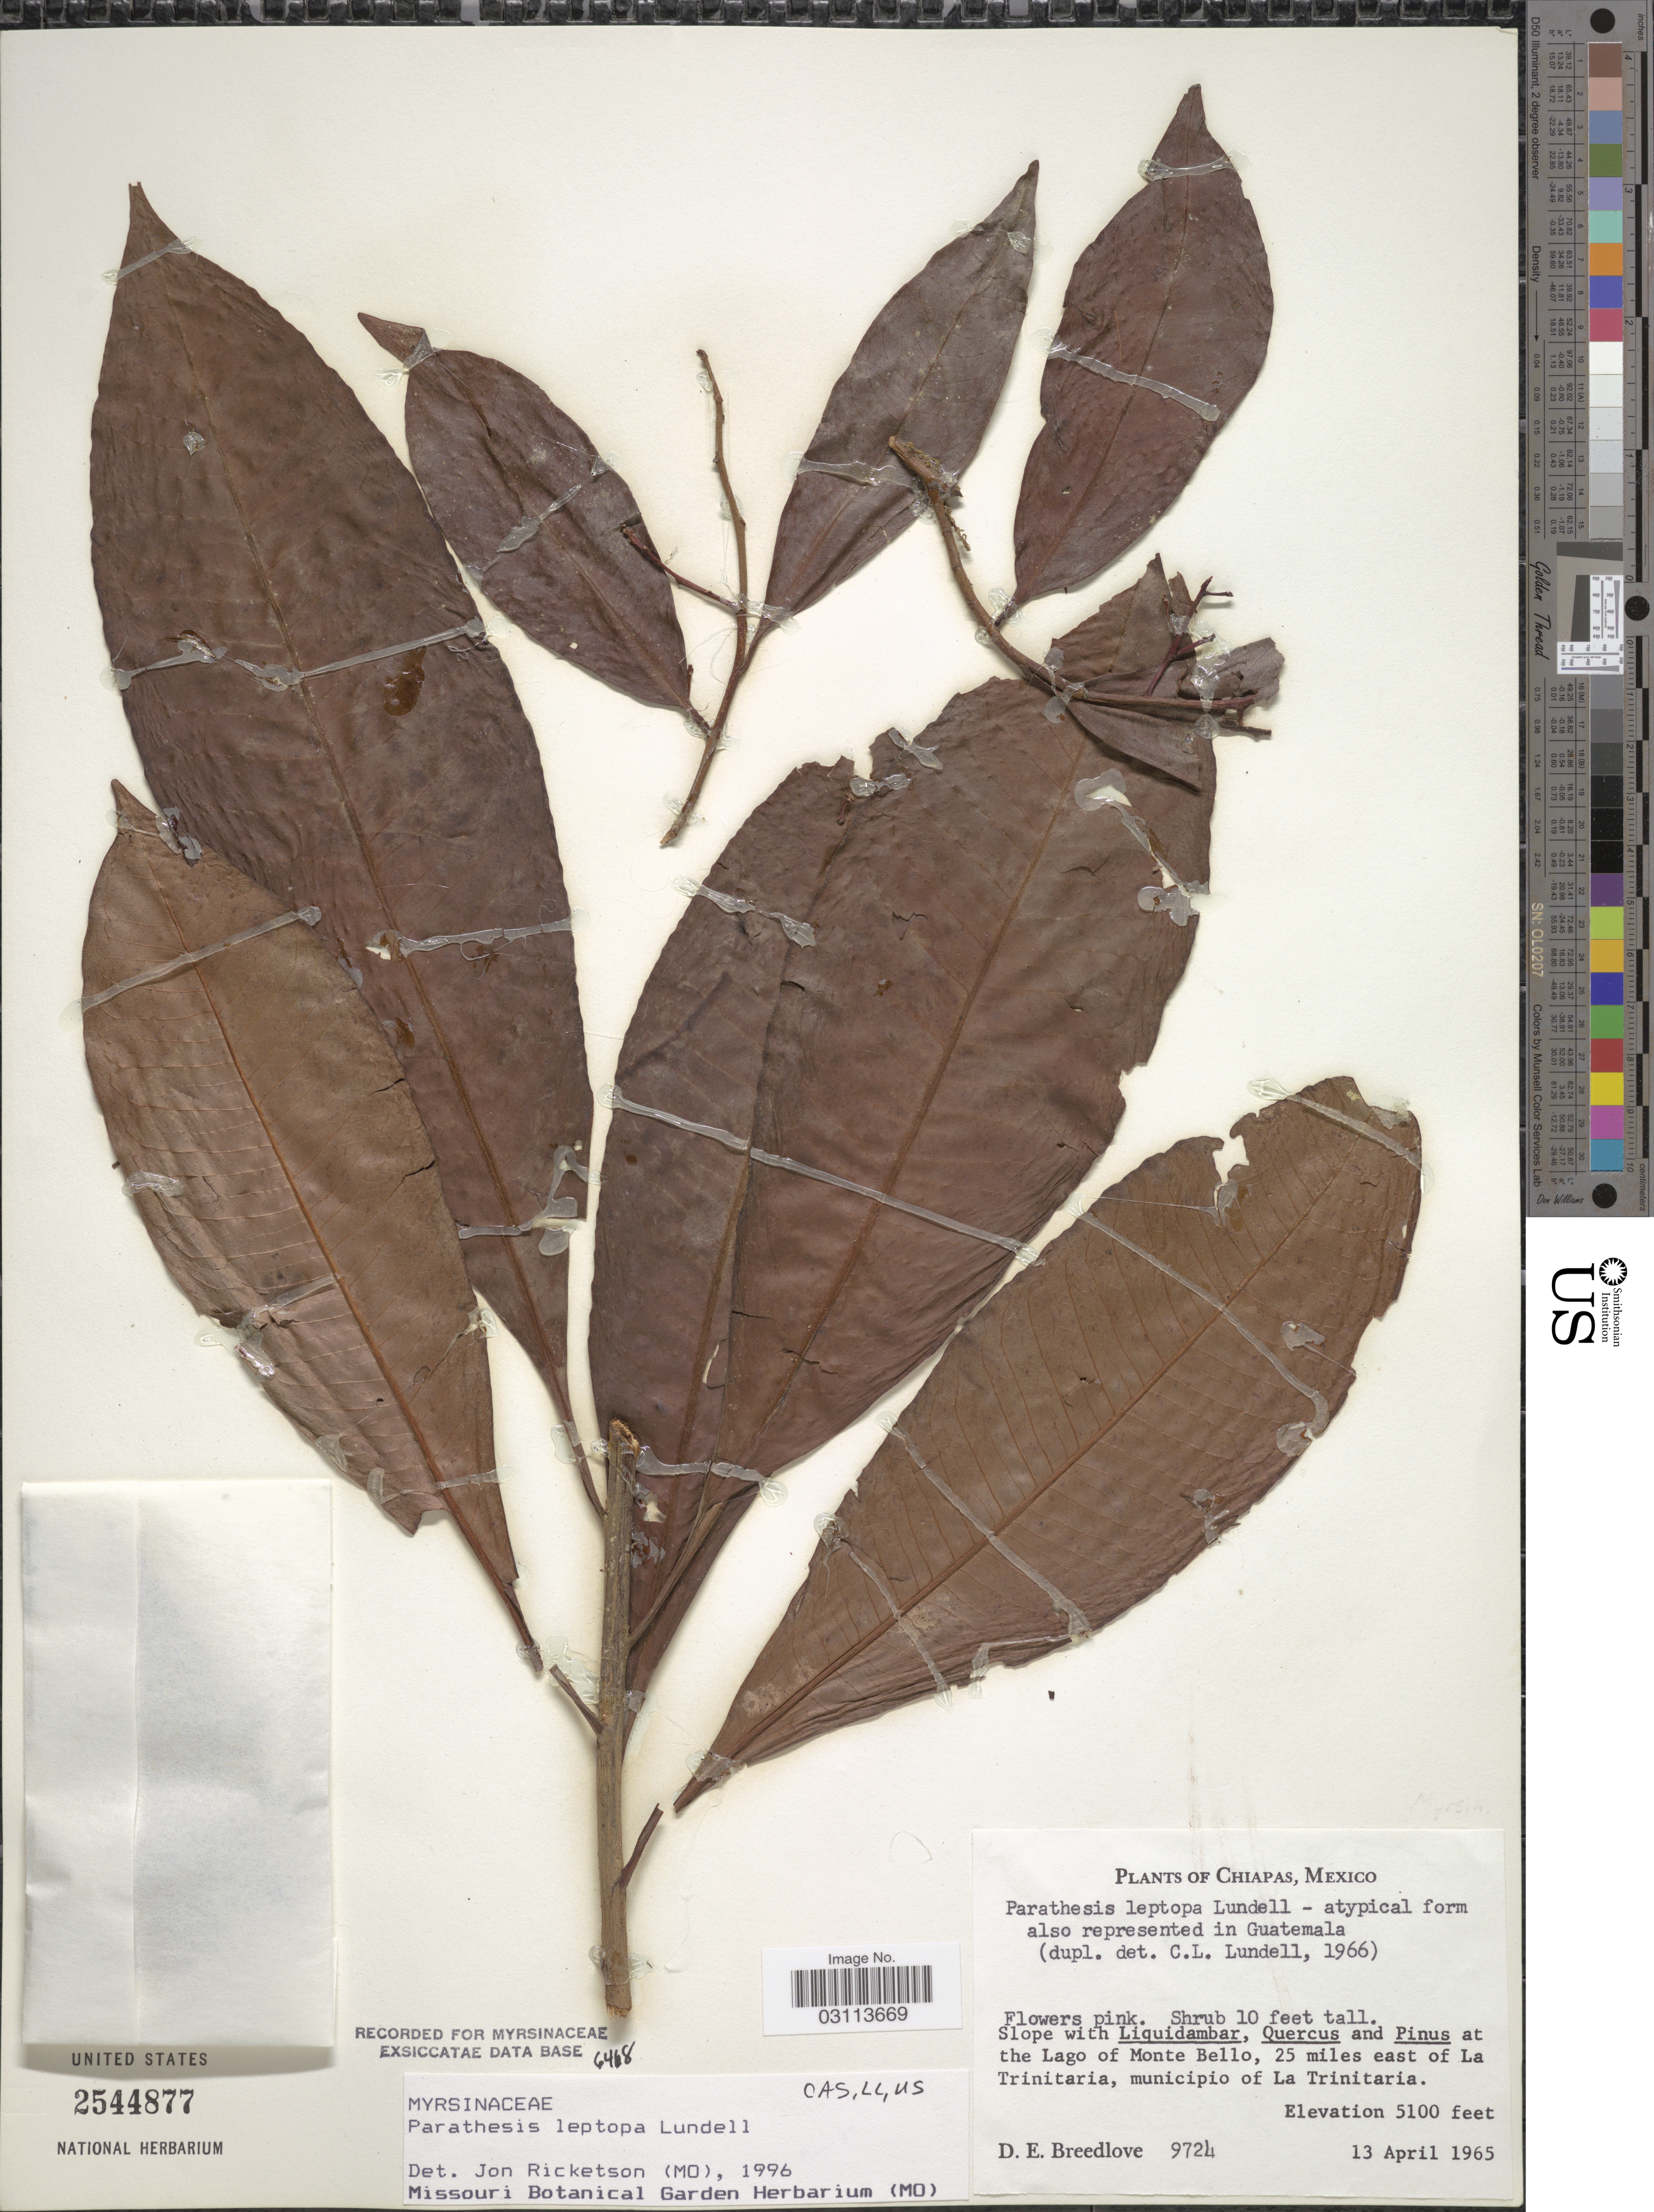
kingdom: Plantae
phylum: Tracheophyta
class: Magnoliopsida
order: Ericales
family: Primulaceae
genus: Parathesis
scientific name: Parathesis leptopa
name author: Lundell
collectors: D. E. Breedlove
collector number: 9724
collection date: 1965-04-13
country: Mexico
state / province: Chiapas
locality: At the Lago of Monte Bello, 25 miles east of La Trinitaria, municipio of La Trinitaria.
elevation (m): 1554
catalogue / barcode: US 2544877